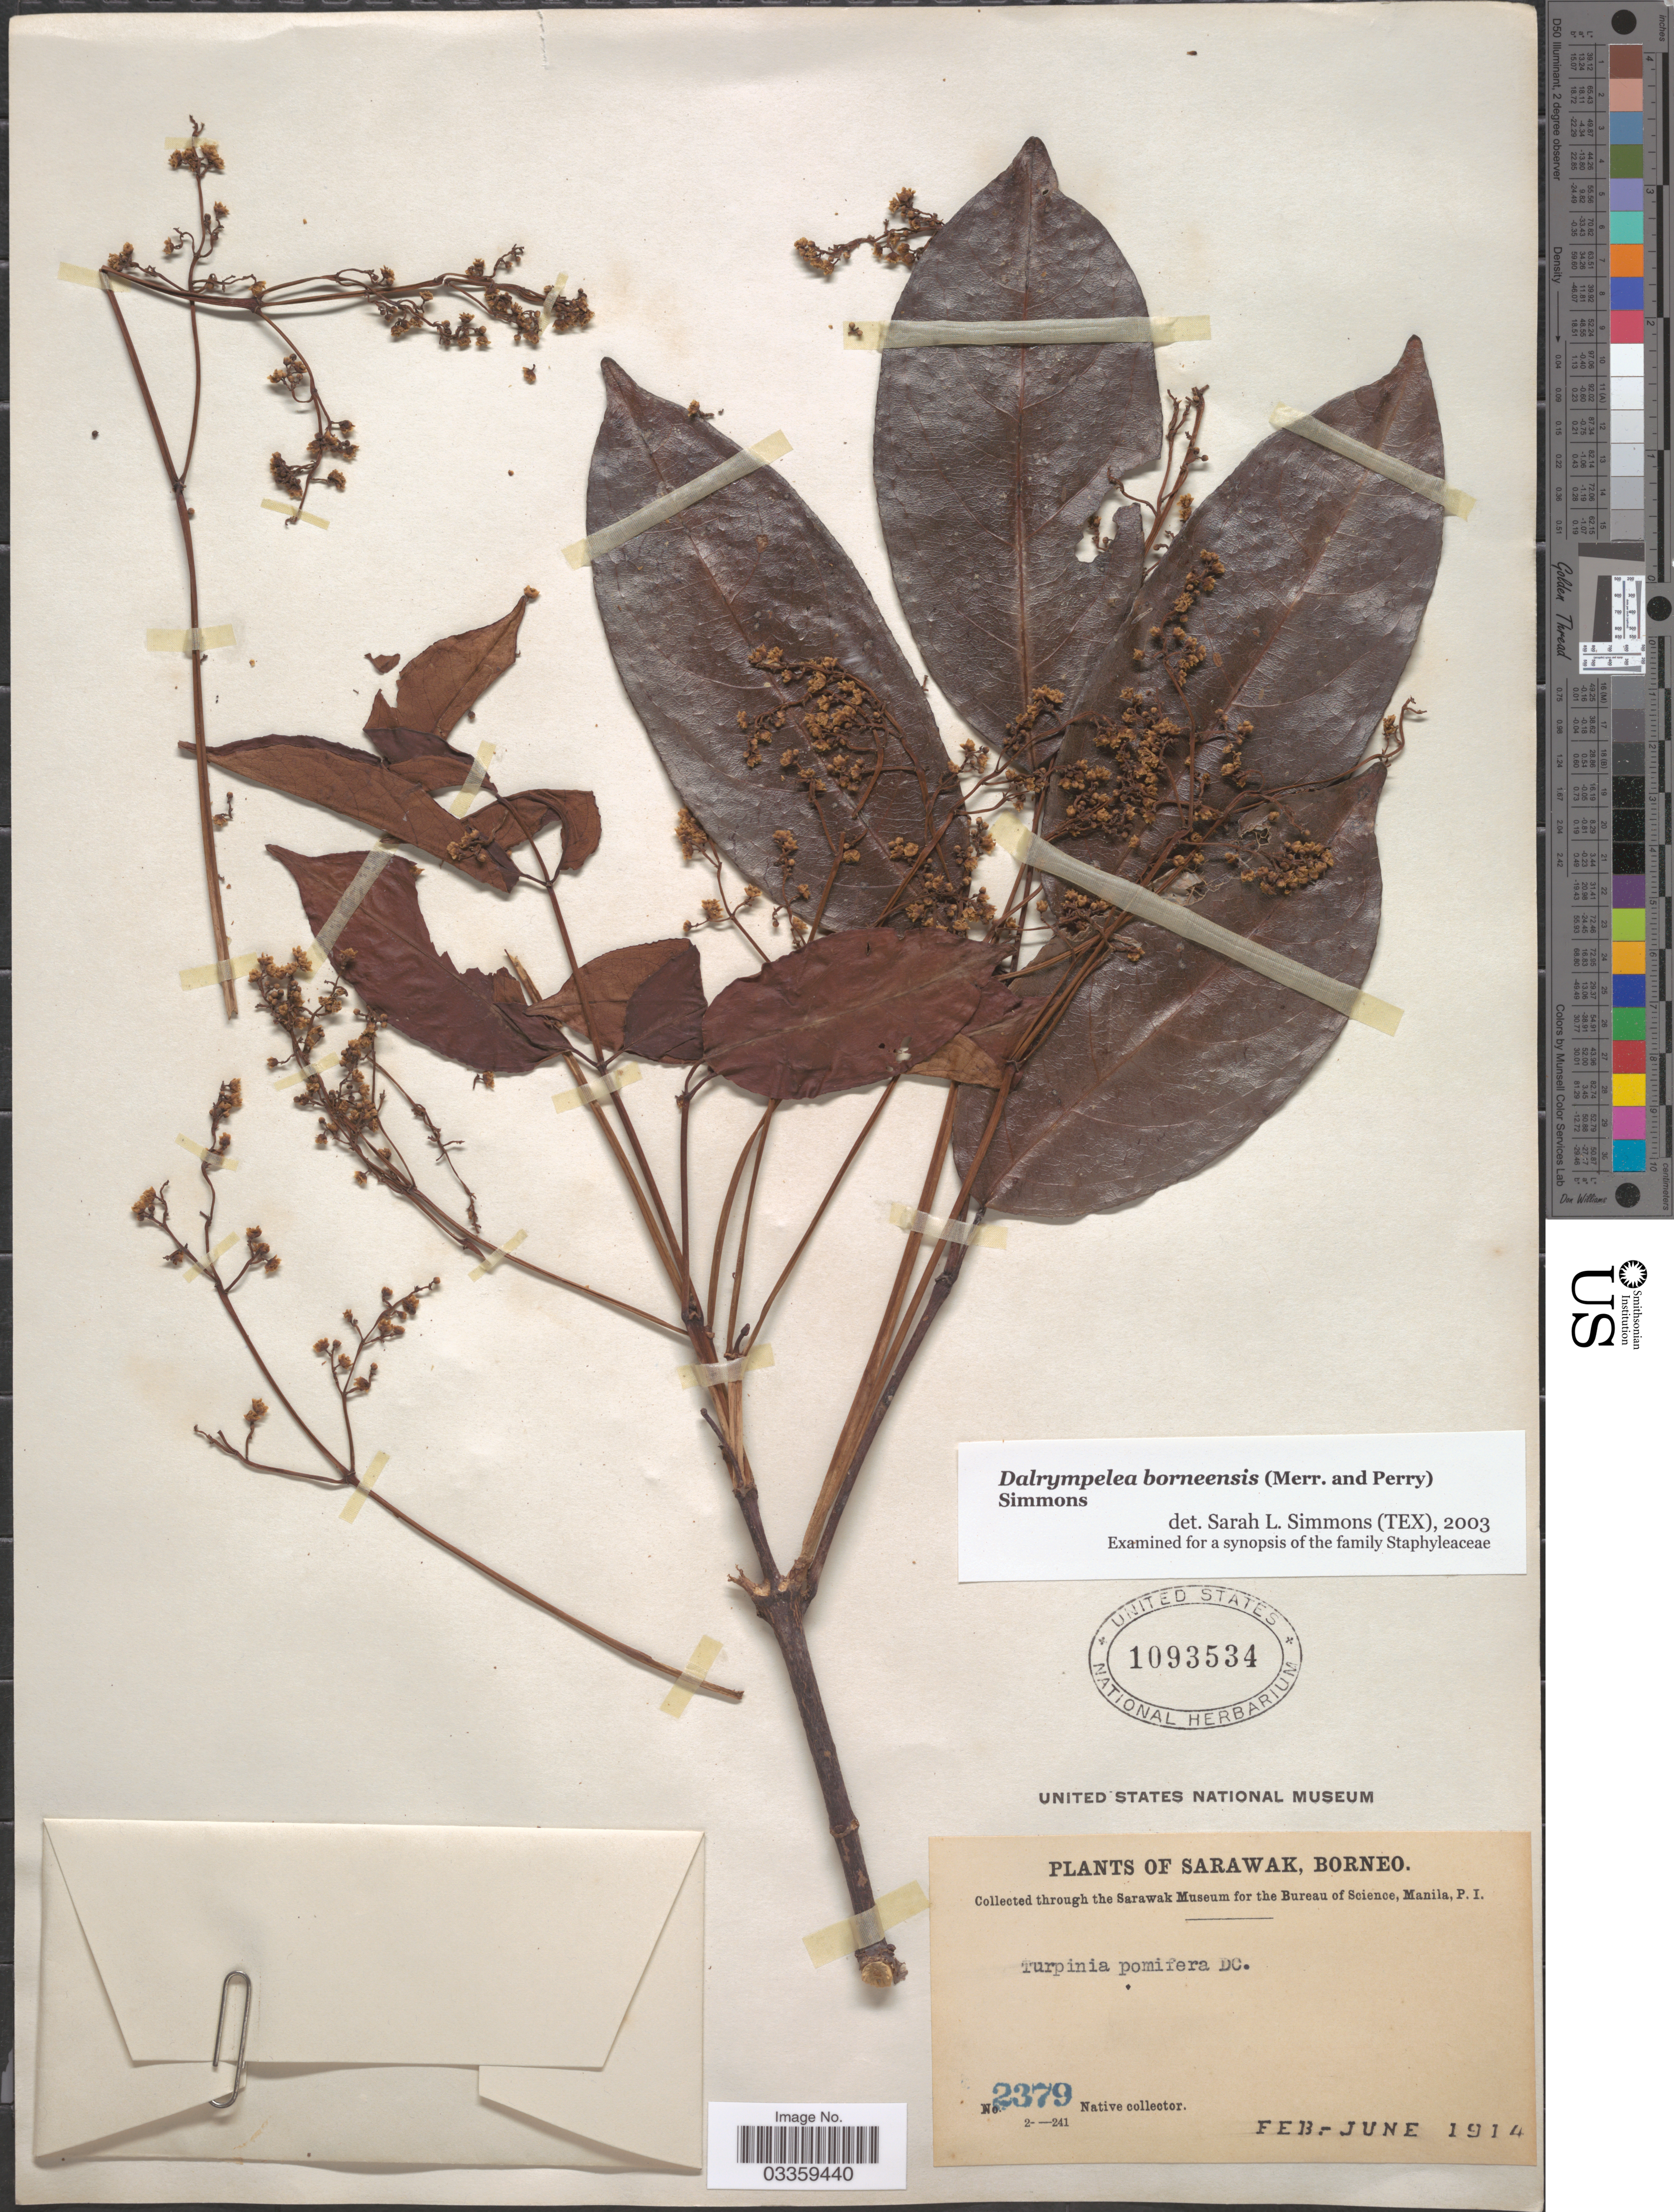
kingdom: Plantae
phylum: Tracheophyta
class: Magnoliopsida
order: Crossosomatales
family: Staphyleaceae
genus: Dalrympelea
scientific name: Dalrympelea borneensis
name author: (Merr. & L.M. Perry) Nor-Ezzaw.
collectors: Native collector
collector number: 2379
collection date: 1914-02/1914-06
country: Malaysia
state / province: Sarawak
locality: Borneo.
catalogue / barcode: US 1093534